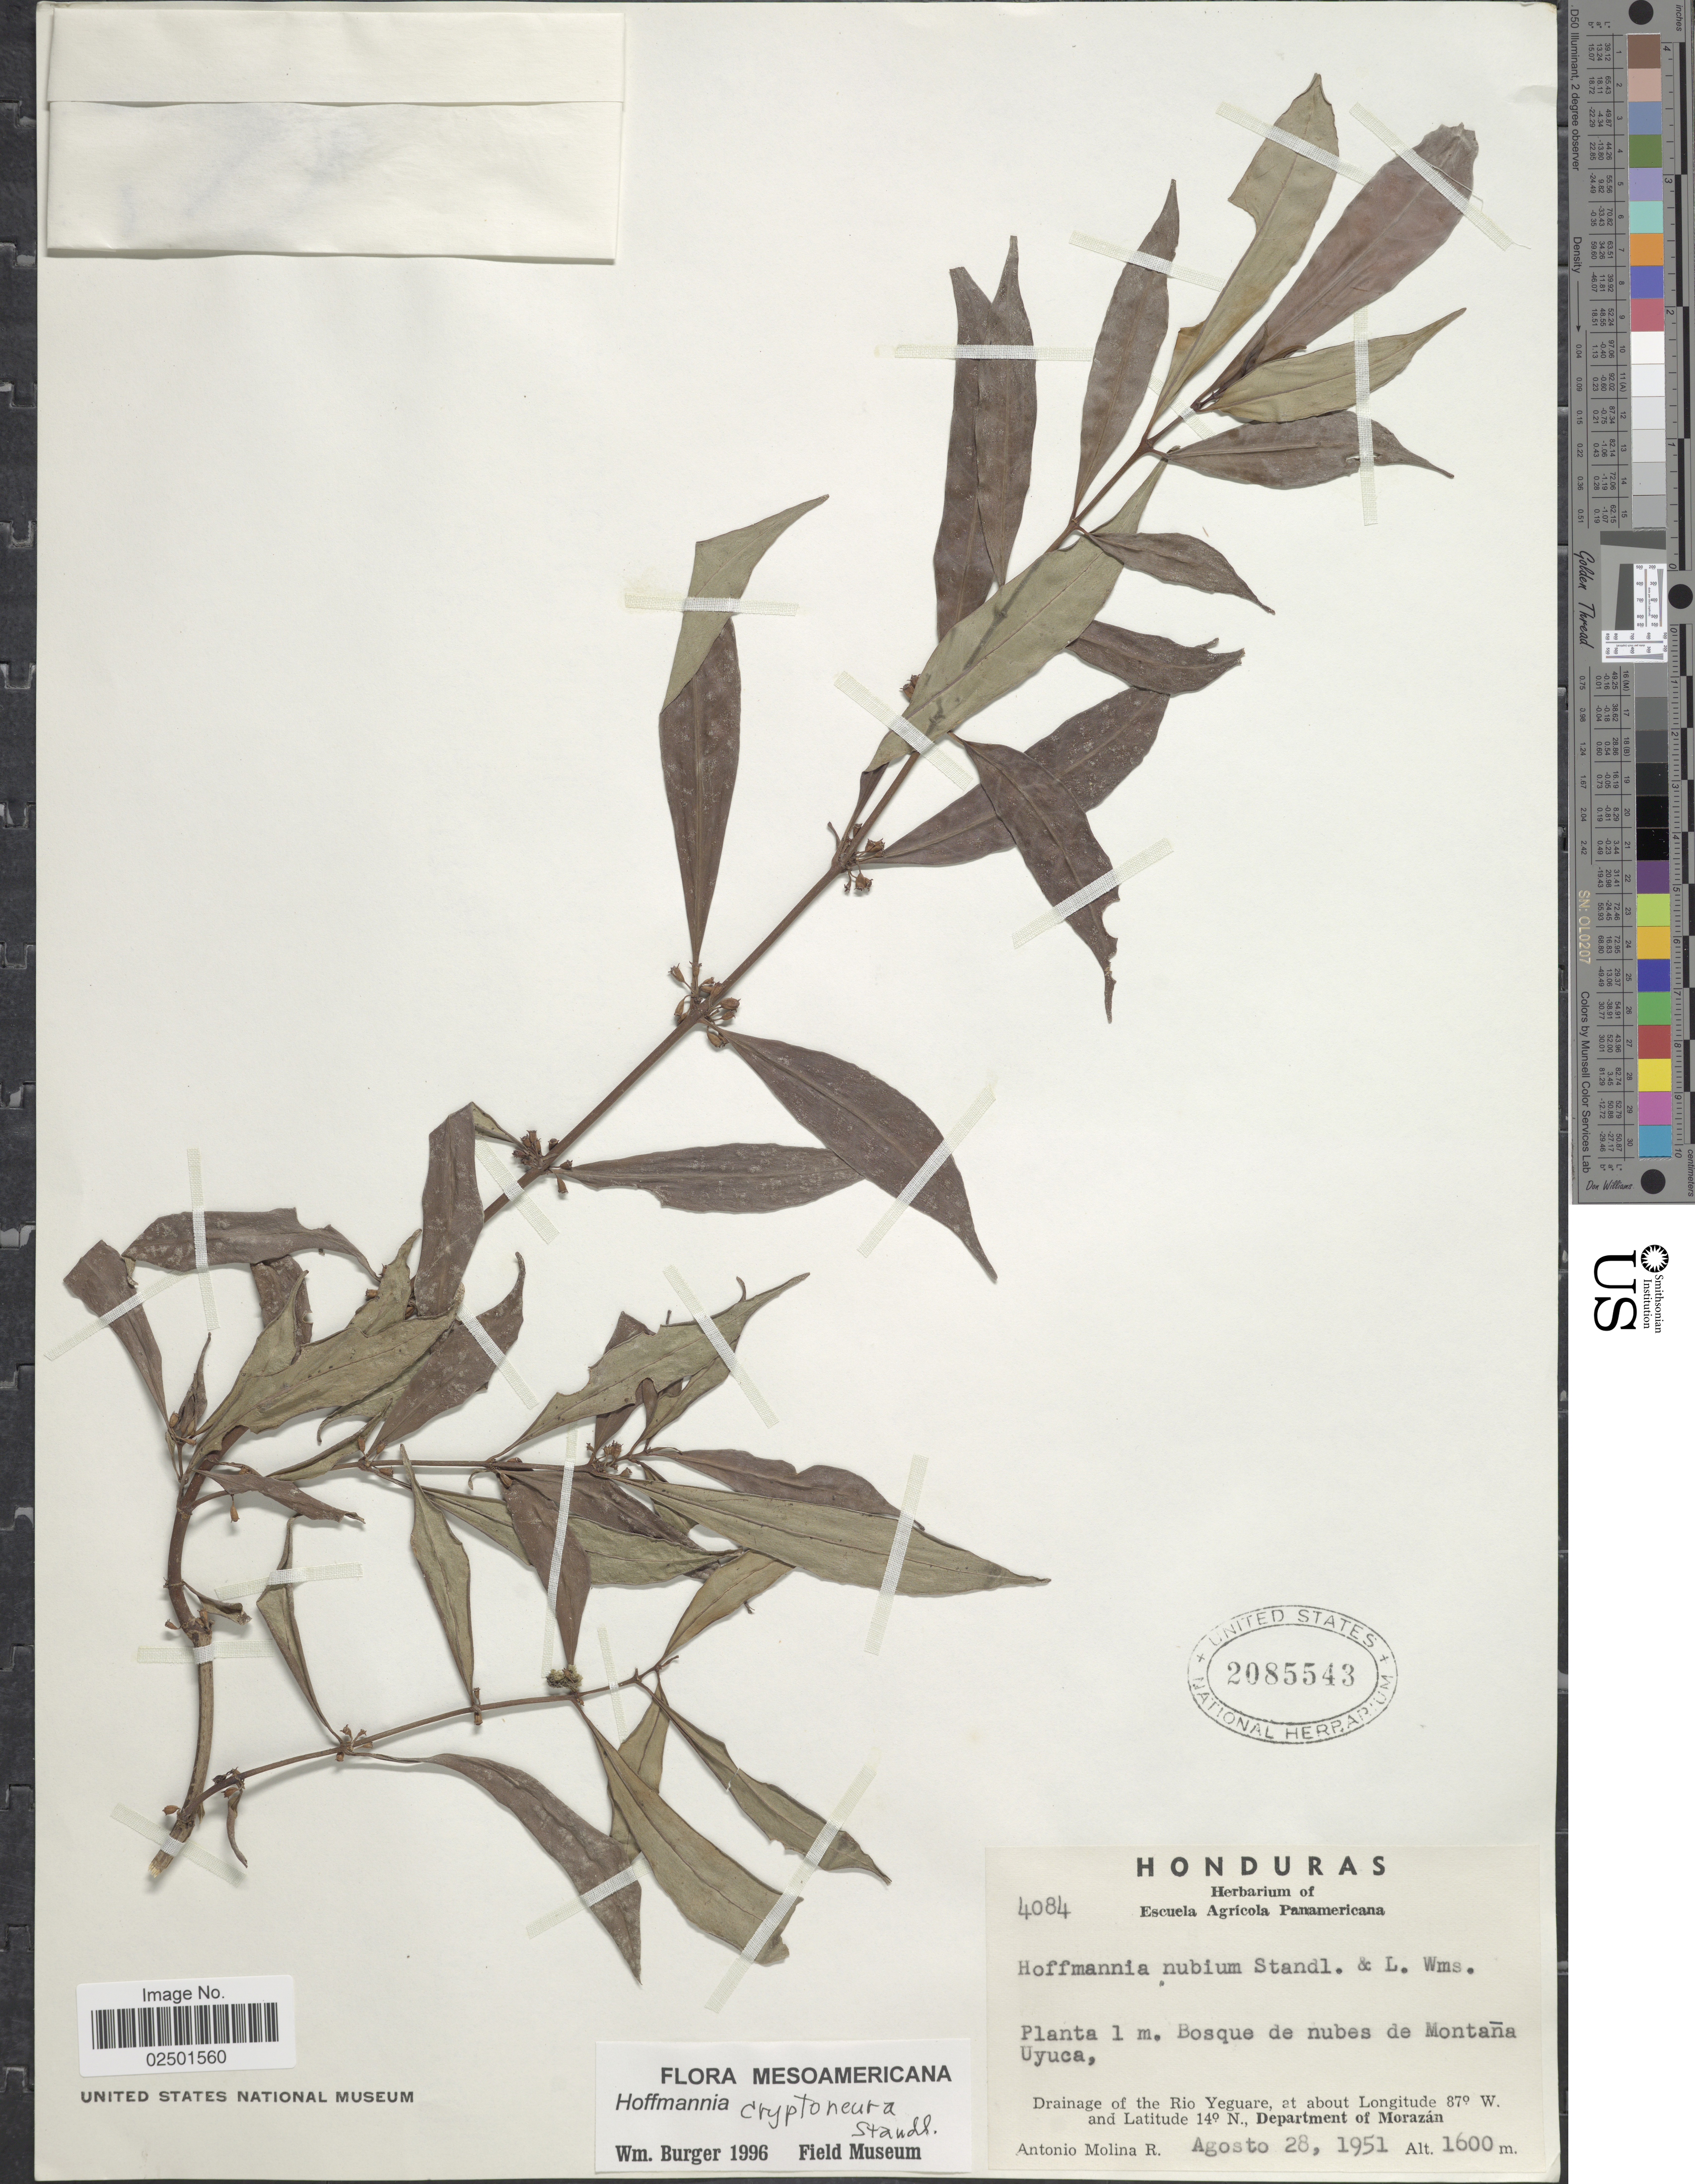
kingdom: Plantae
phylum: Tracheophyta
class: Magnoliopsida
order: Gentianales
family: Rubiaceae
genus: Hoffmannia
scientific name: Hoffmannia cryptoneura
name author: Standl.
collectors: A. Molina R.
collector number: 4084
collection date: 1951-08-28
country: Honduras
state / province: Fco. Morazán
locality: Bosque de nubes de Montaña Uyuca, Drainage of the Rio Yeguare, Department of Morazán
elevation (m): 1600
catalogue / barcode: US 2085543